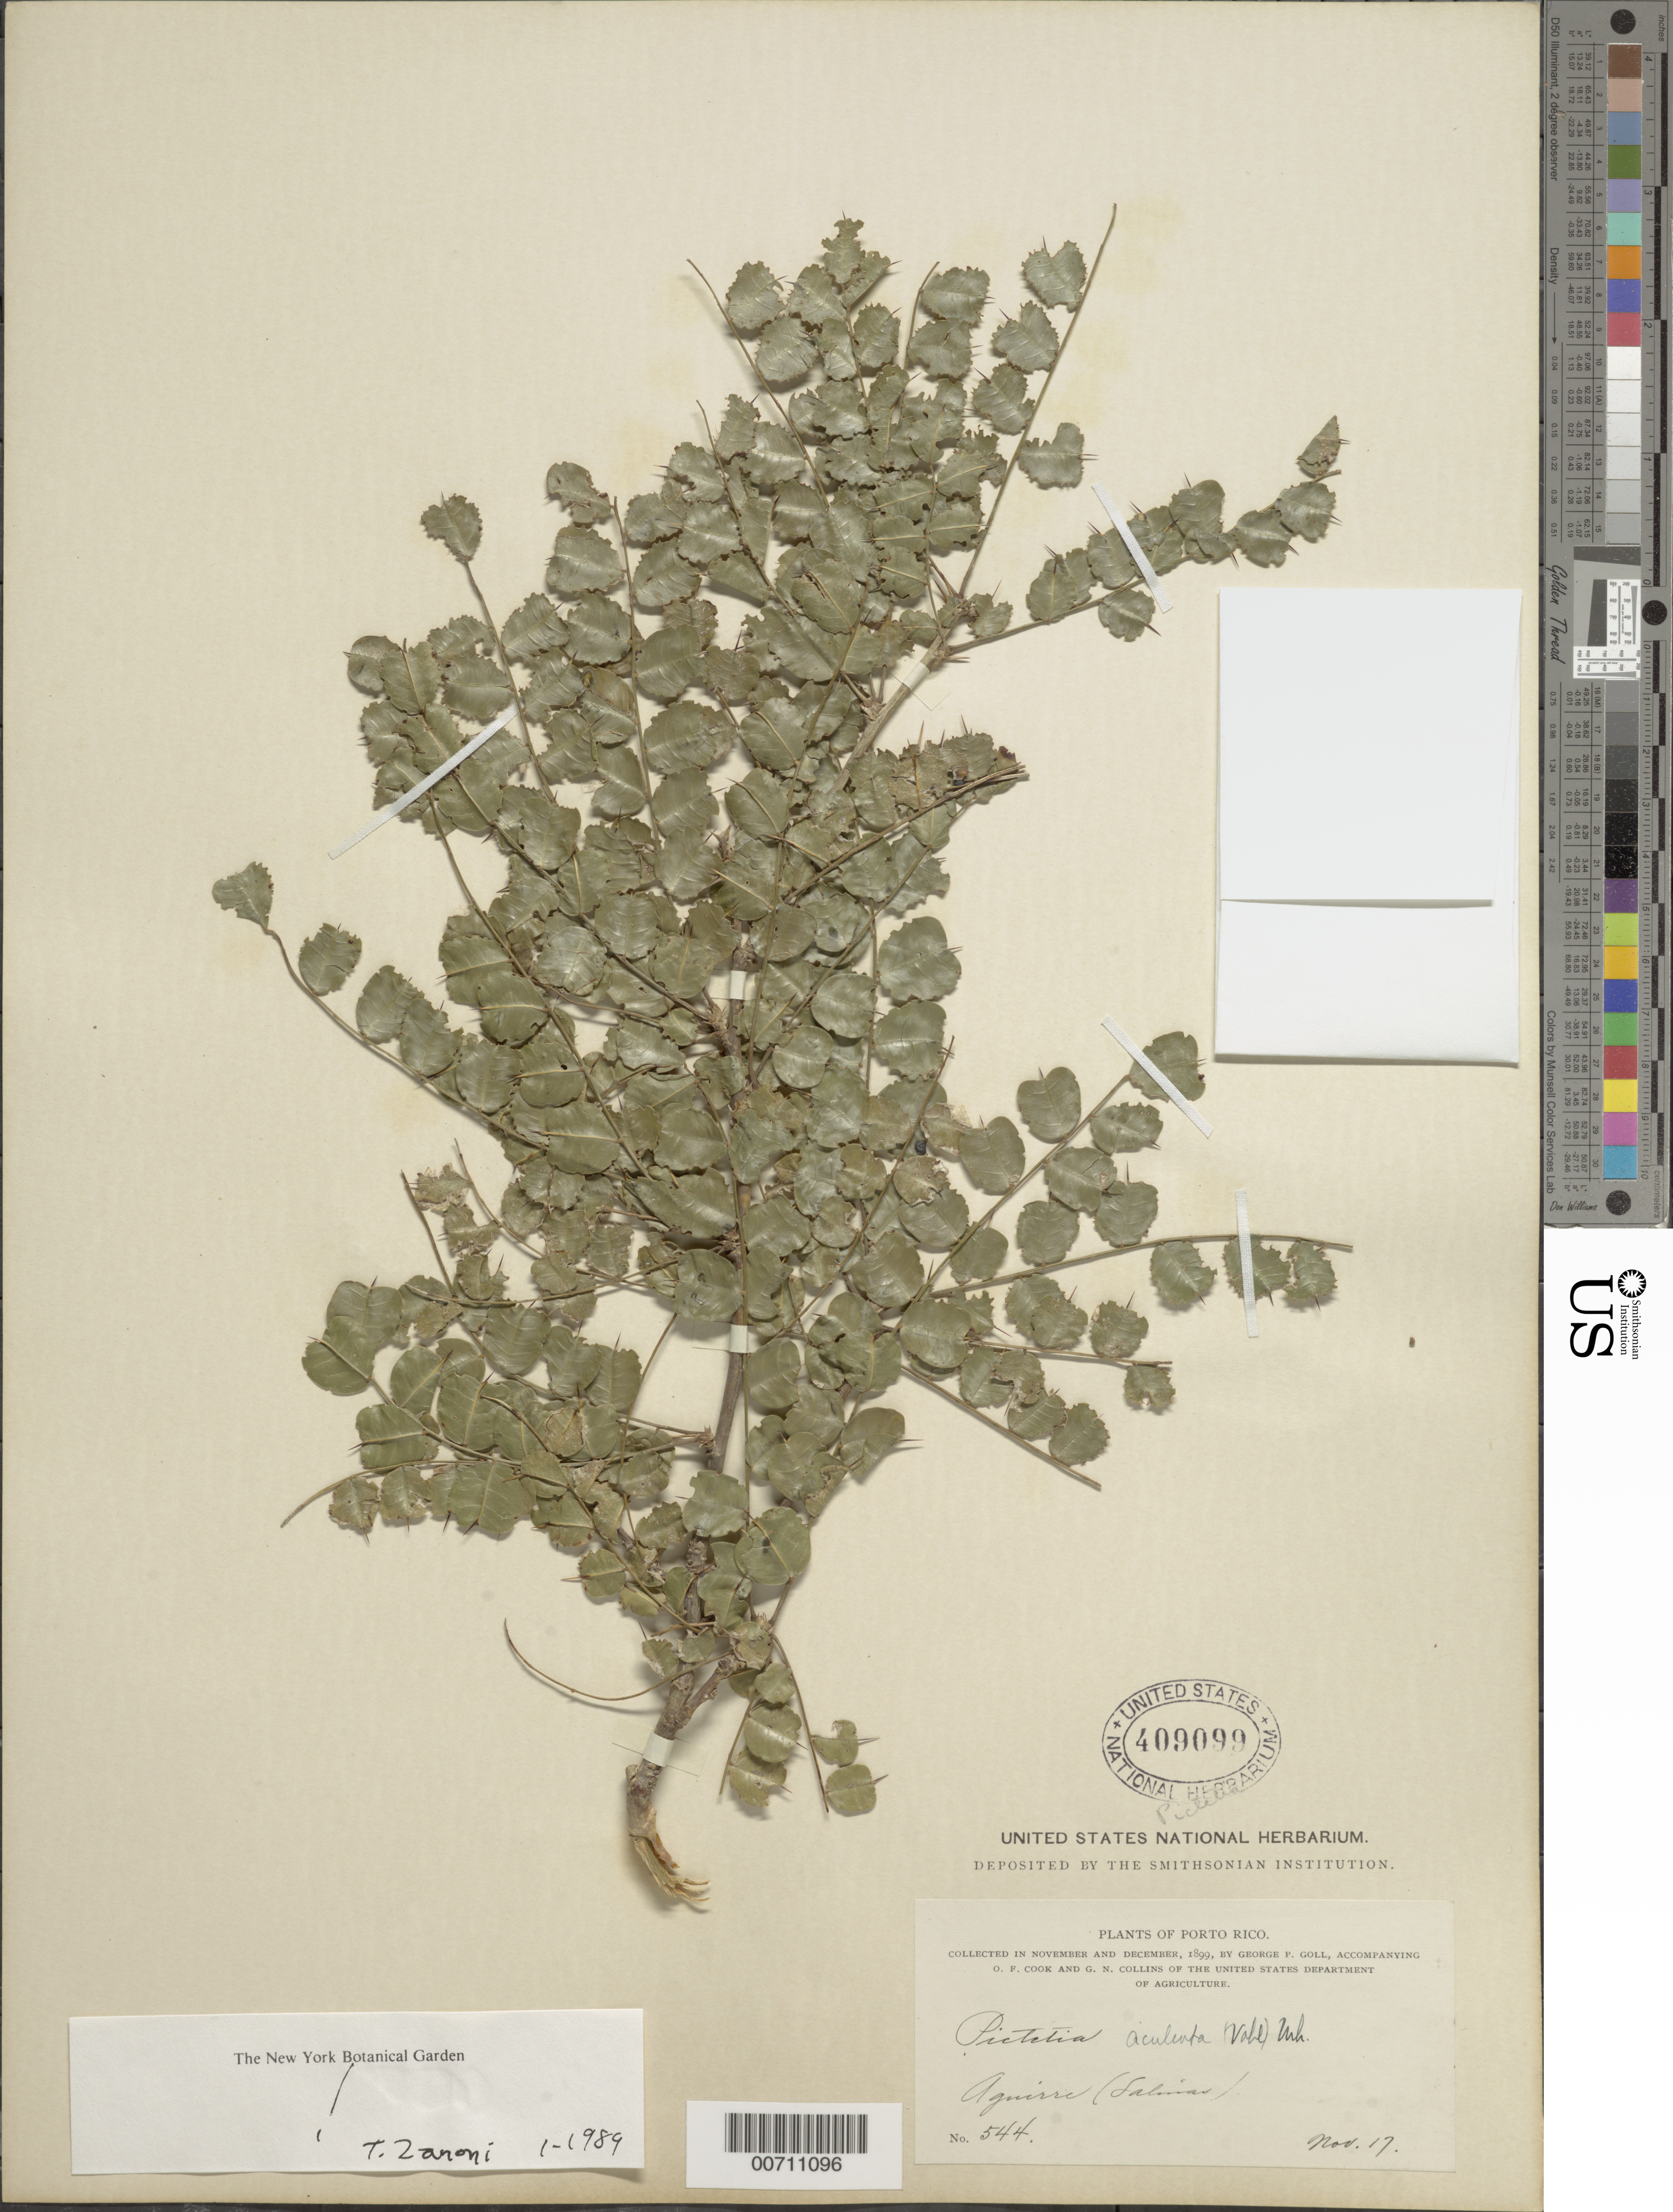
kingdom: Plantae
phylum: Tracheophyta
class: Magnoliopsida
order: Fabales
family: Fabaceae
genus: Pictetia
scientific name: Pictetia aculeata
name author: (Vahl) Urb.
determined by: Zanoni, T. A., (NY), New York Botanical Garden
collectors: G. Goll, O. F. Cook & G. Collins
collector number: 544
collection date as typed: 17 Nov 1899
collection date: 1899-11-17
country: Puerto Rico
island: Greater Antilles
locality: Aguirre (Salinas)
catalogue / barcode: US 409099